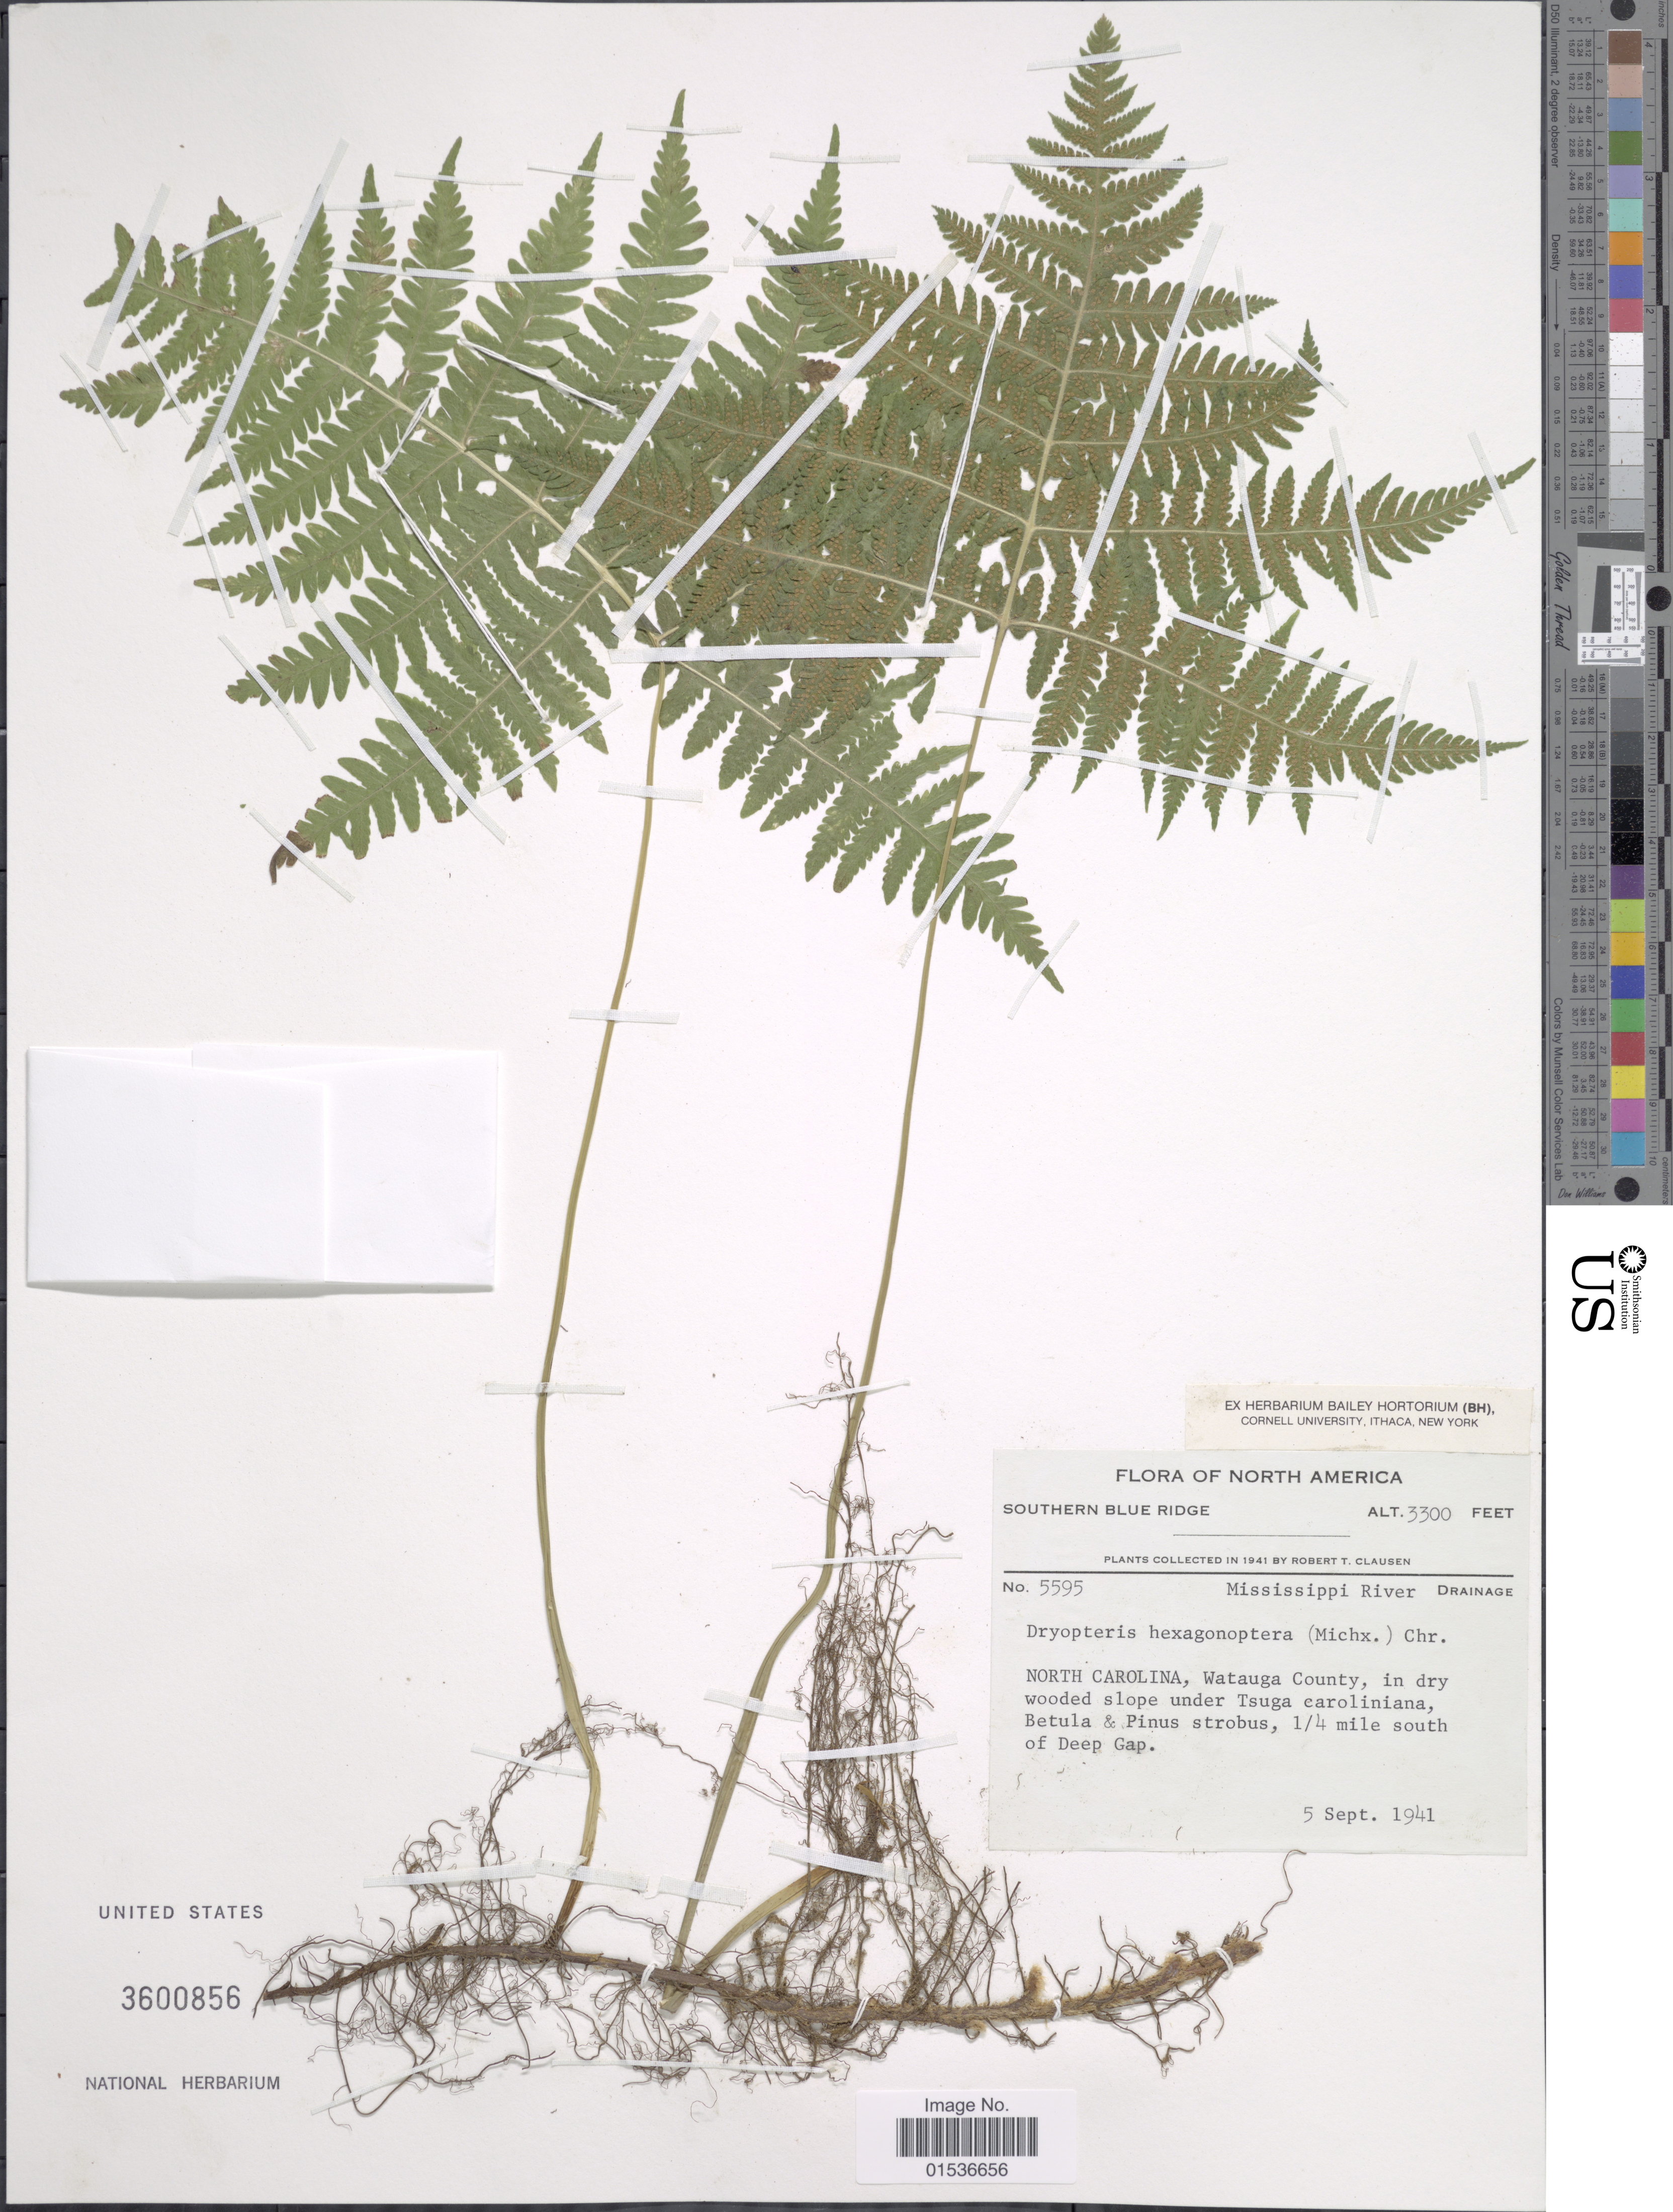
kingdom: Plantae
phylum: Tracheophyta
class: Polypodiopsida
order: Polypodiales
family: Thelypteridaceae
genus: Phegopteris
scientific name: Phegopteris hexagonoptera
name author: (Michx.) Fée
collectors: R. T. Clausen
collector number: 5595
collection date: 1941-09-05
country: United States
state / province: North Carolina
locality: North America, Southern Blue Ridge. Mississippi River Drainage. North Carolina, Watauga County, ¼ mile south of Deep Gap.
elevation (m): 1006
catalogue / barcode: US 3600856